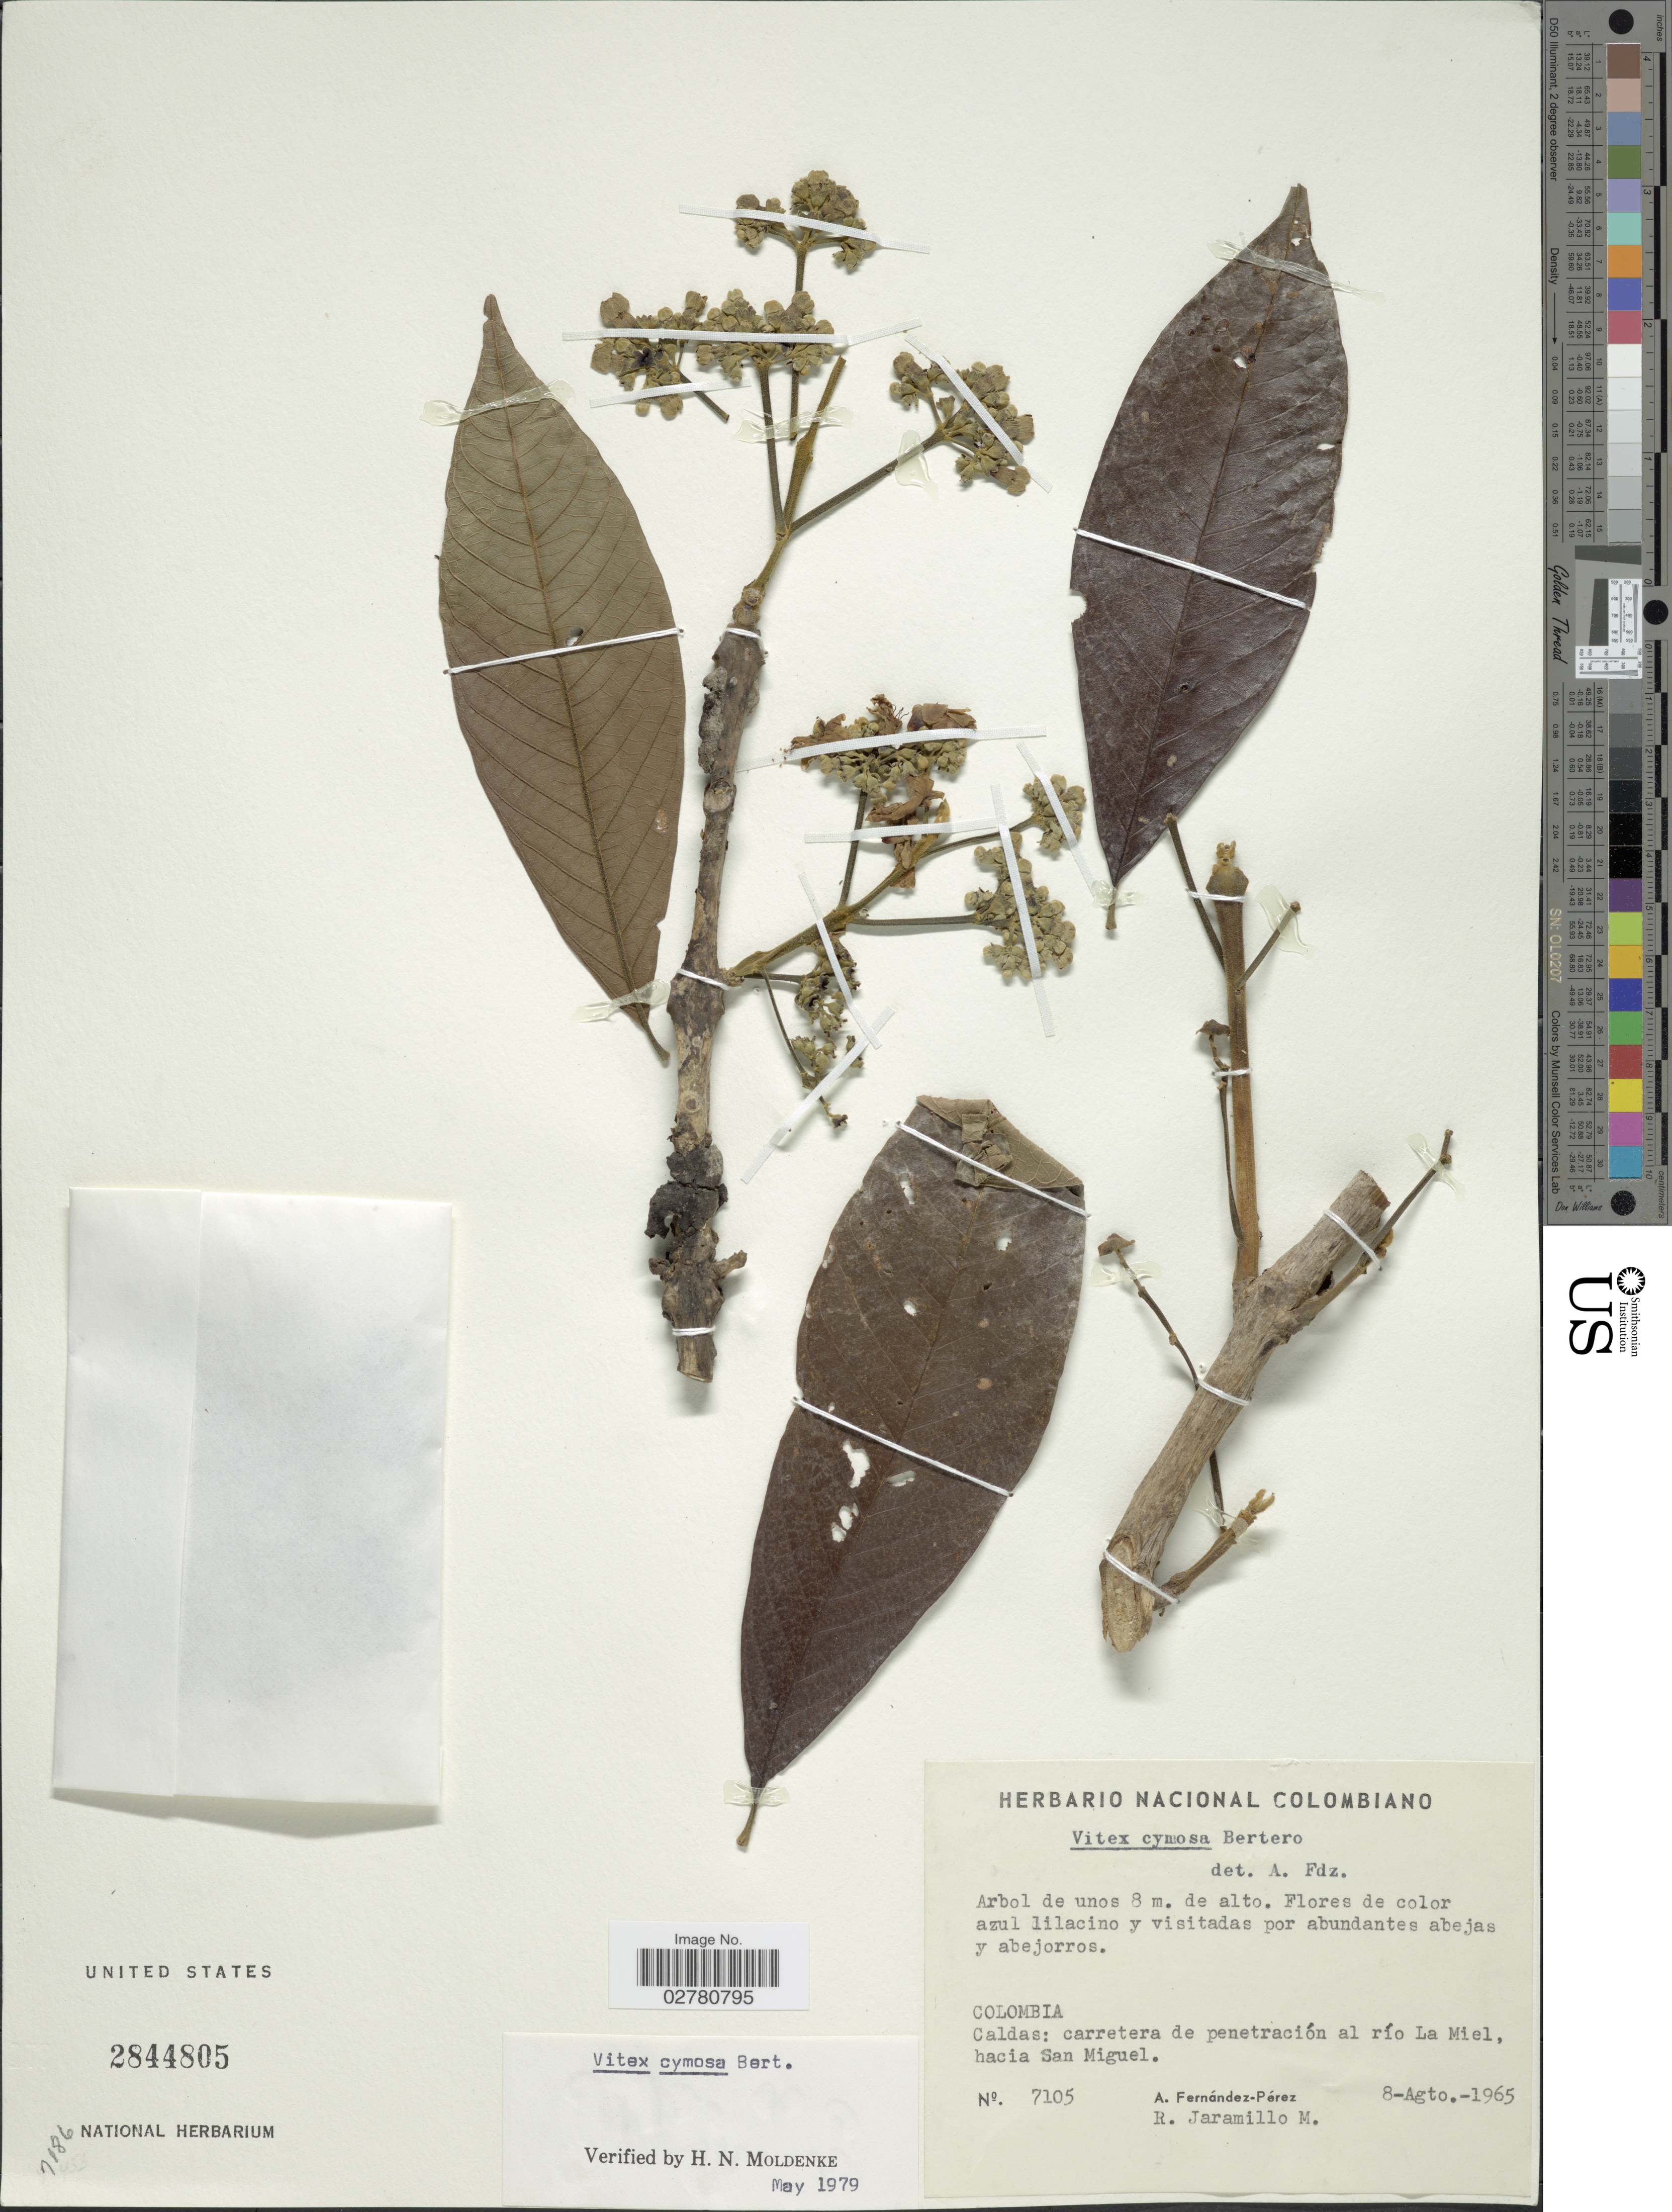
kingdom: Plantae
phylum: Tracheophyta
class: Magnoliopsida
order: Lamiales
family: Lamiaceae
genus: Vitex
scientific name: Vitex cymosa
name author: Bertero ex Spreng.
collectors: A. Fernández-Pérez & R. Jaramillo M.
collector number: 7105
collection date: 1965-08-08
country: Colombia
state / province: Caldas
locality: Carretera de penetración al río La Miel, hacia San Miguel.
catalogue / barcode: US 2844805